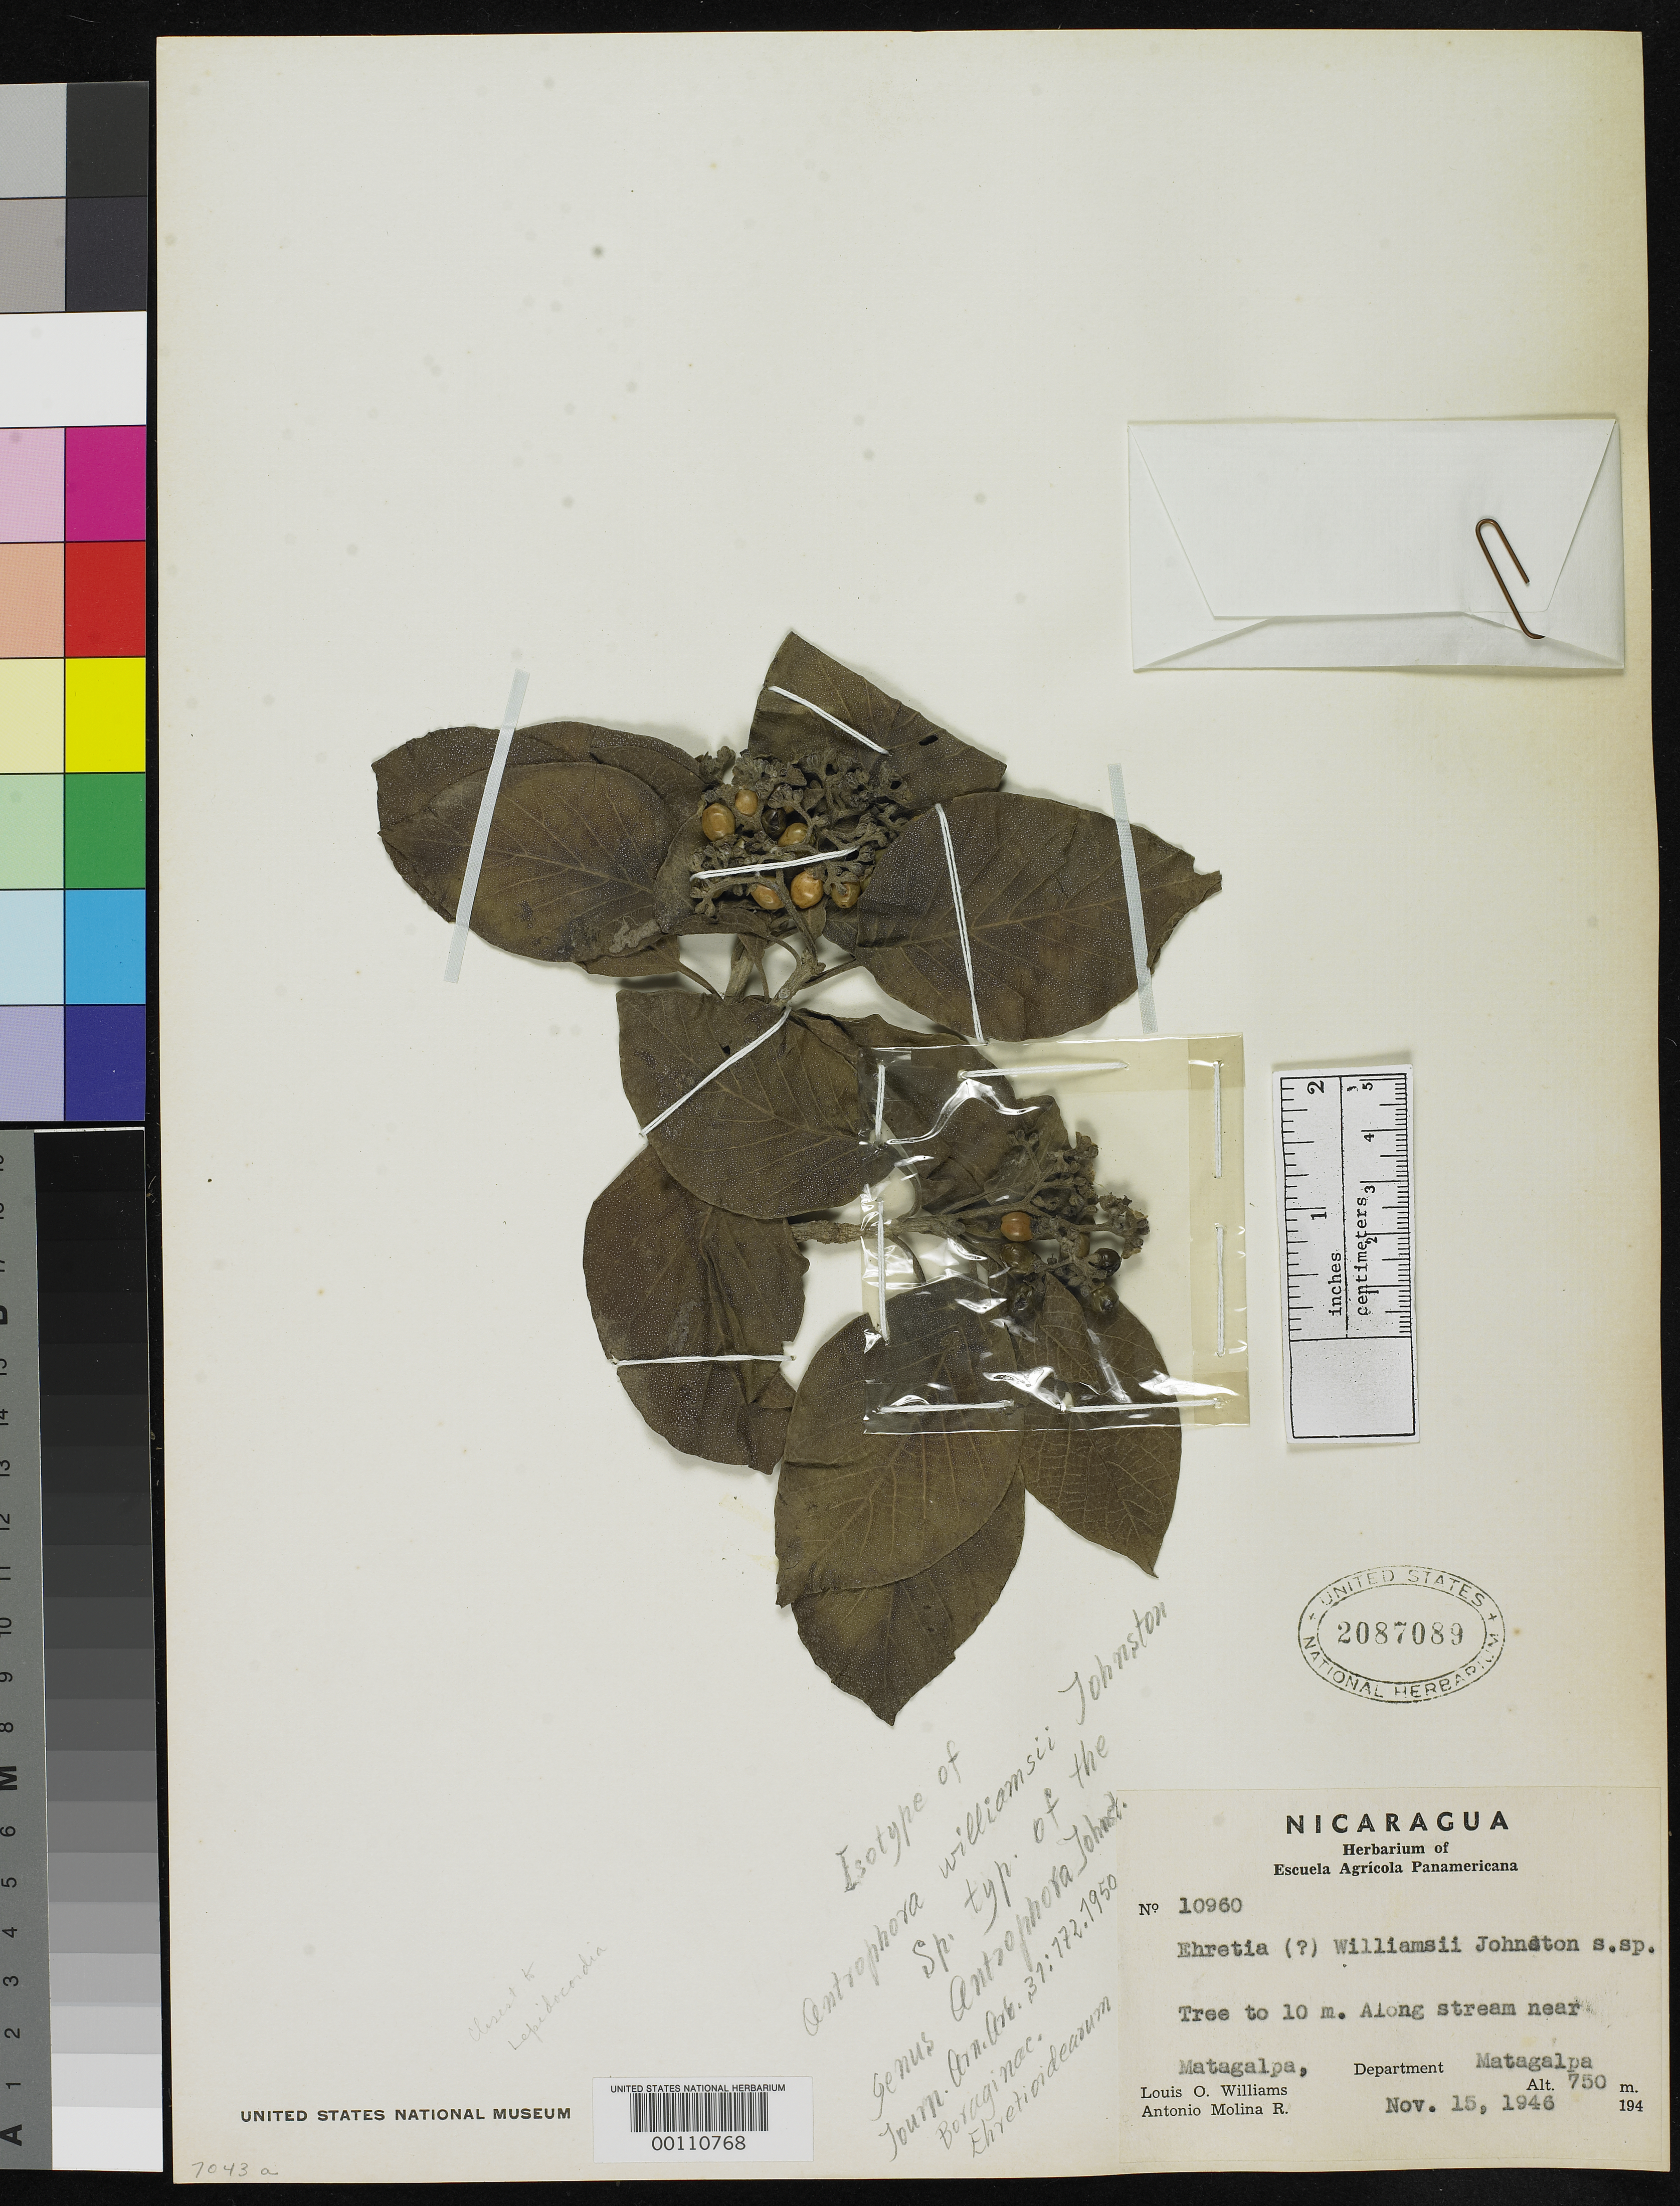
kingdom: Plantae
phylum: Tracheophyta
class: Magnoliopsida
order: Boraginales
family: Ehretiaceae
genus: Antrophora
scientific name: Antrophora williamsii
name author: I.M. Johnst.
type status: Isotype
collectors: L. O. Williams & A. Molina R.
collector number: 10960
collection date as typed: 15 Nov 1946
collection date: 1946-11-15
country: Nicaragua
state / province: Matagalpa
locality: Near Matagalpa.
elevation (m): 750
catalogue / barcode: US 2087089